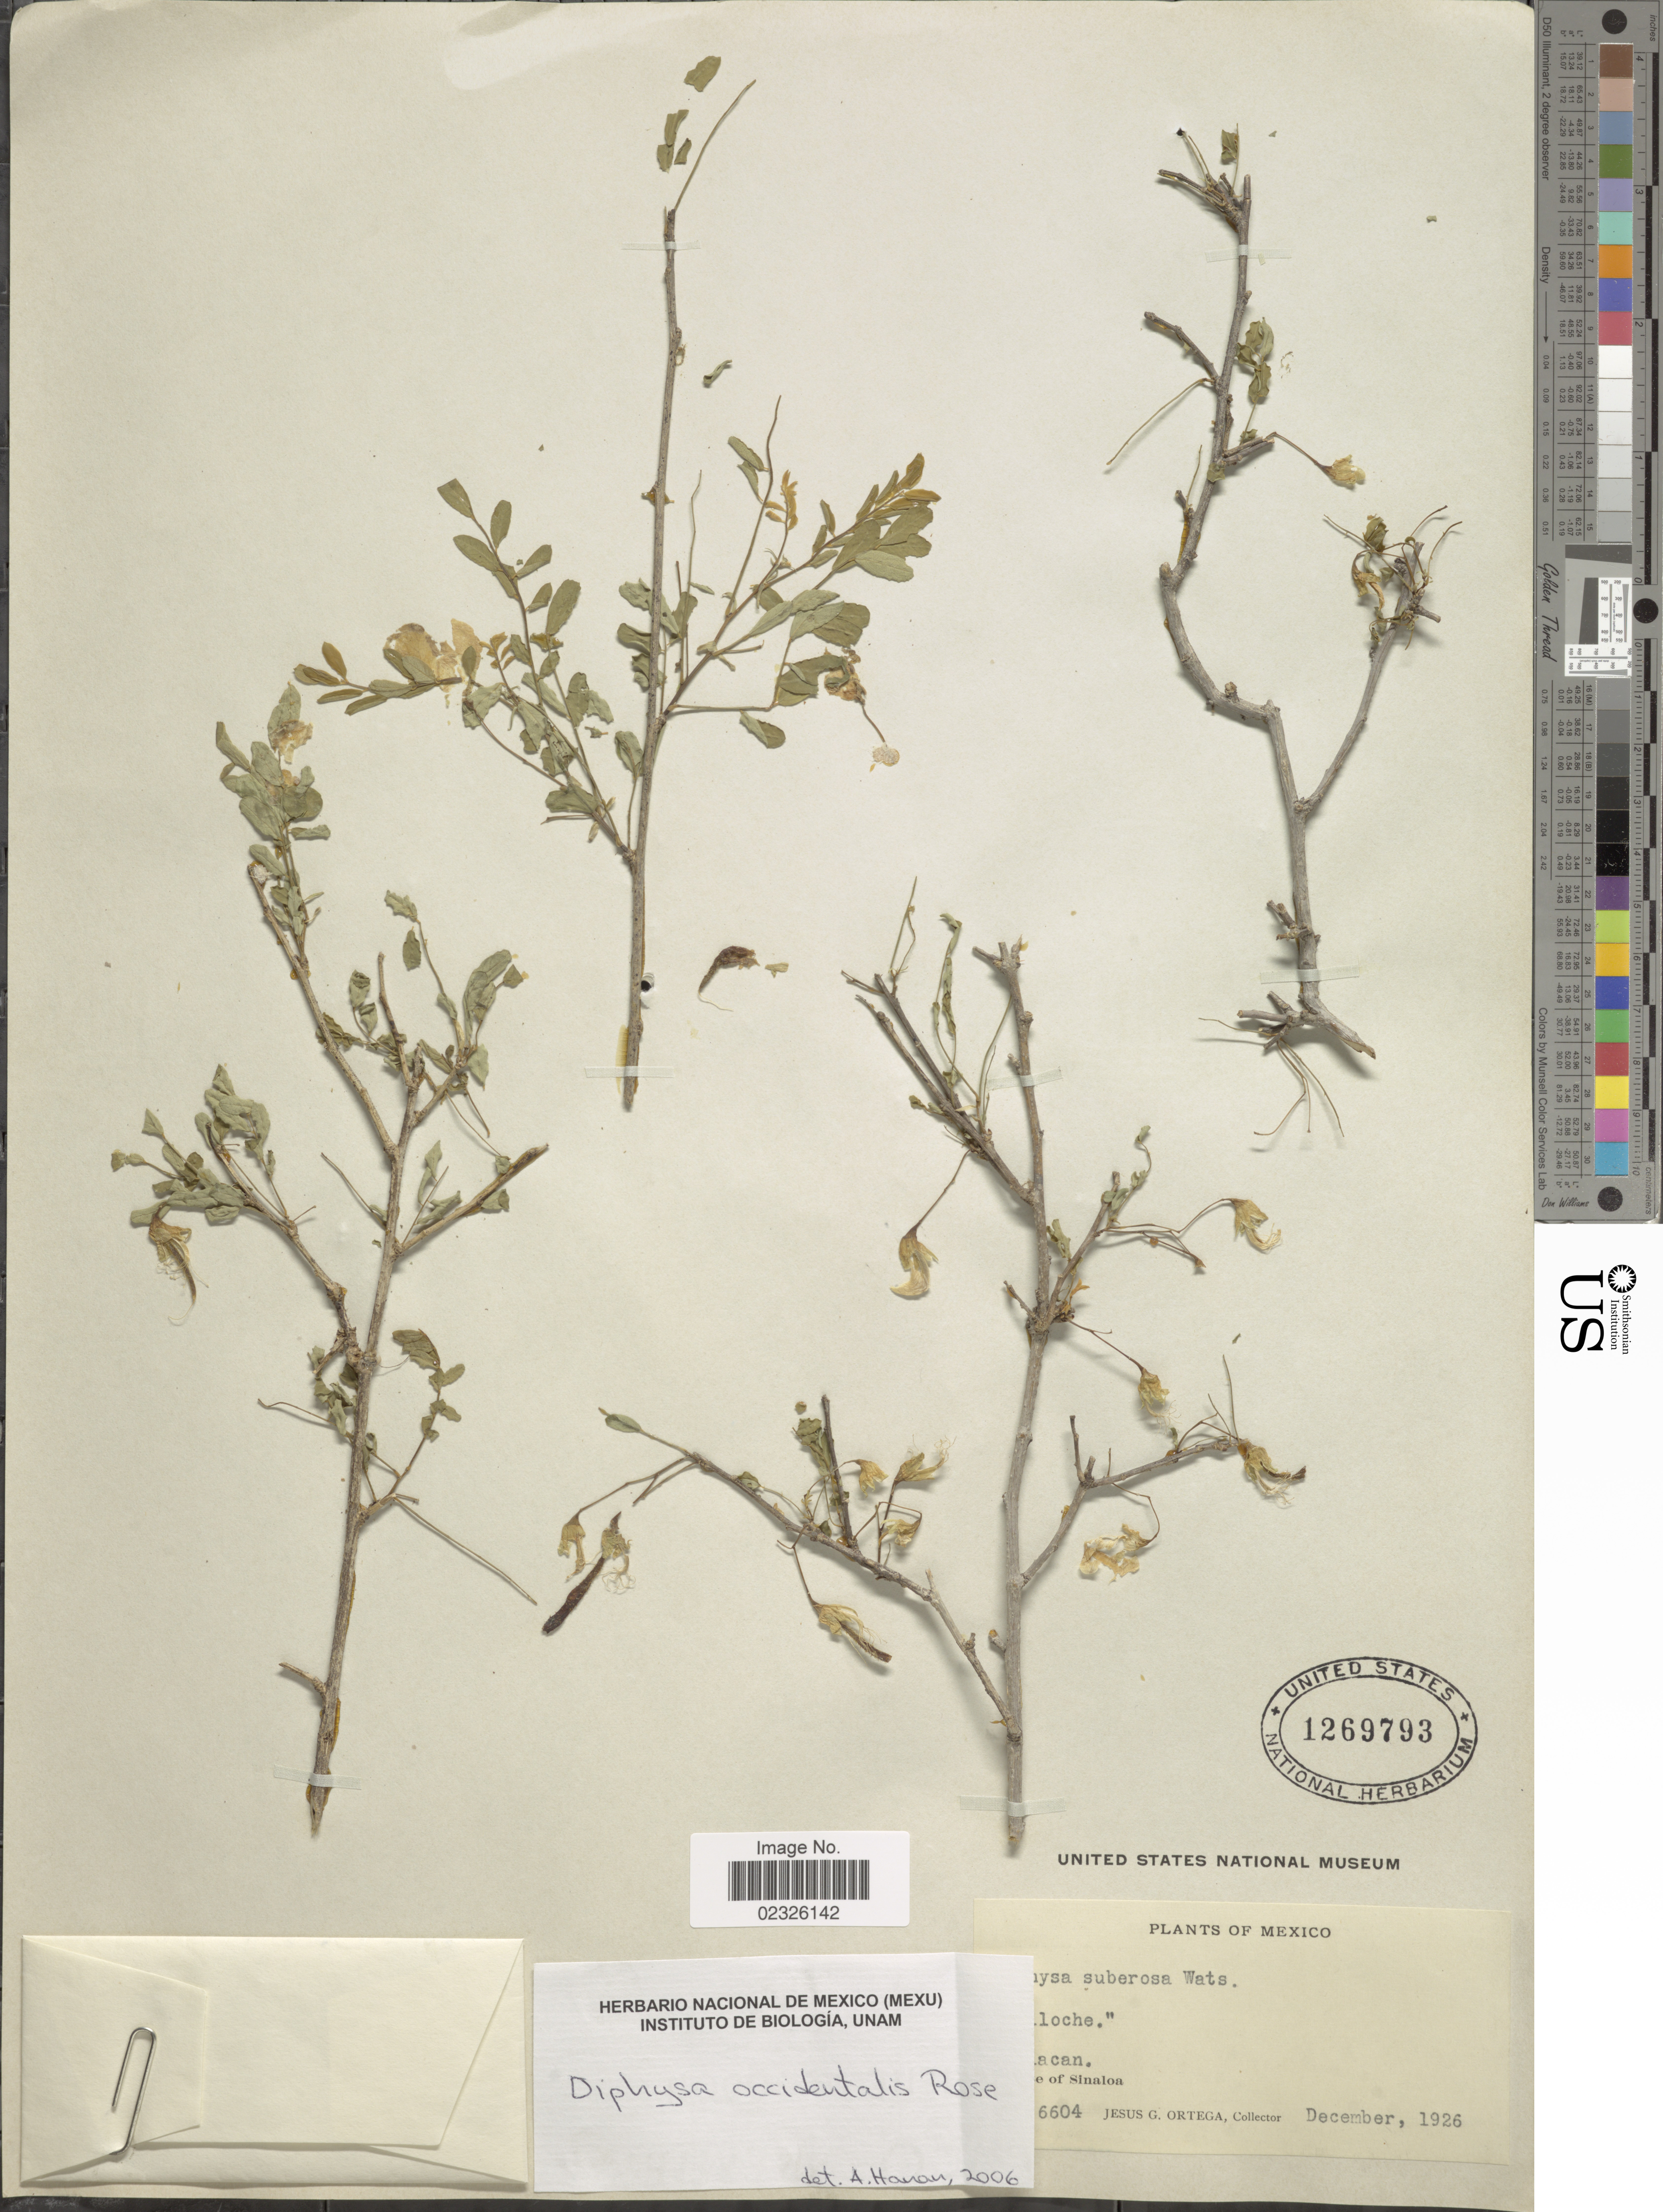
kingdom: Plantae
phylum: Tracheophyta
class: Magnoliopsida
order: Fabales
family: Fabaceae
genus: Diphysa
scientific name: Diphysa occidentalis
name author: Rose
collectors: J. Ortega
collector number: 6604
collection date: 1926-12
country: Mexico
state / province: Sinaloa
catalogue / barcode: US 1269793